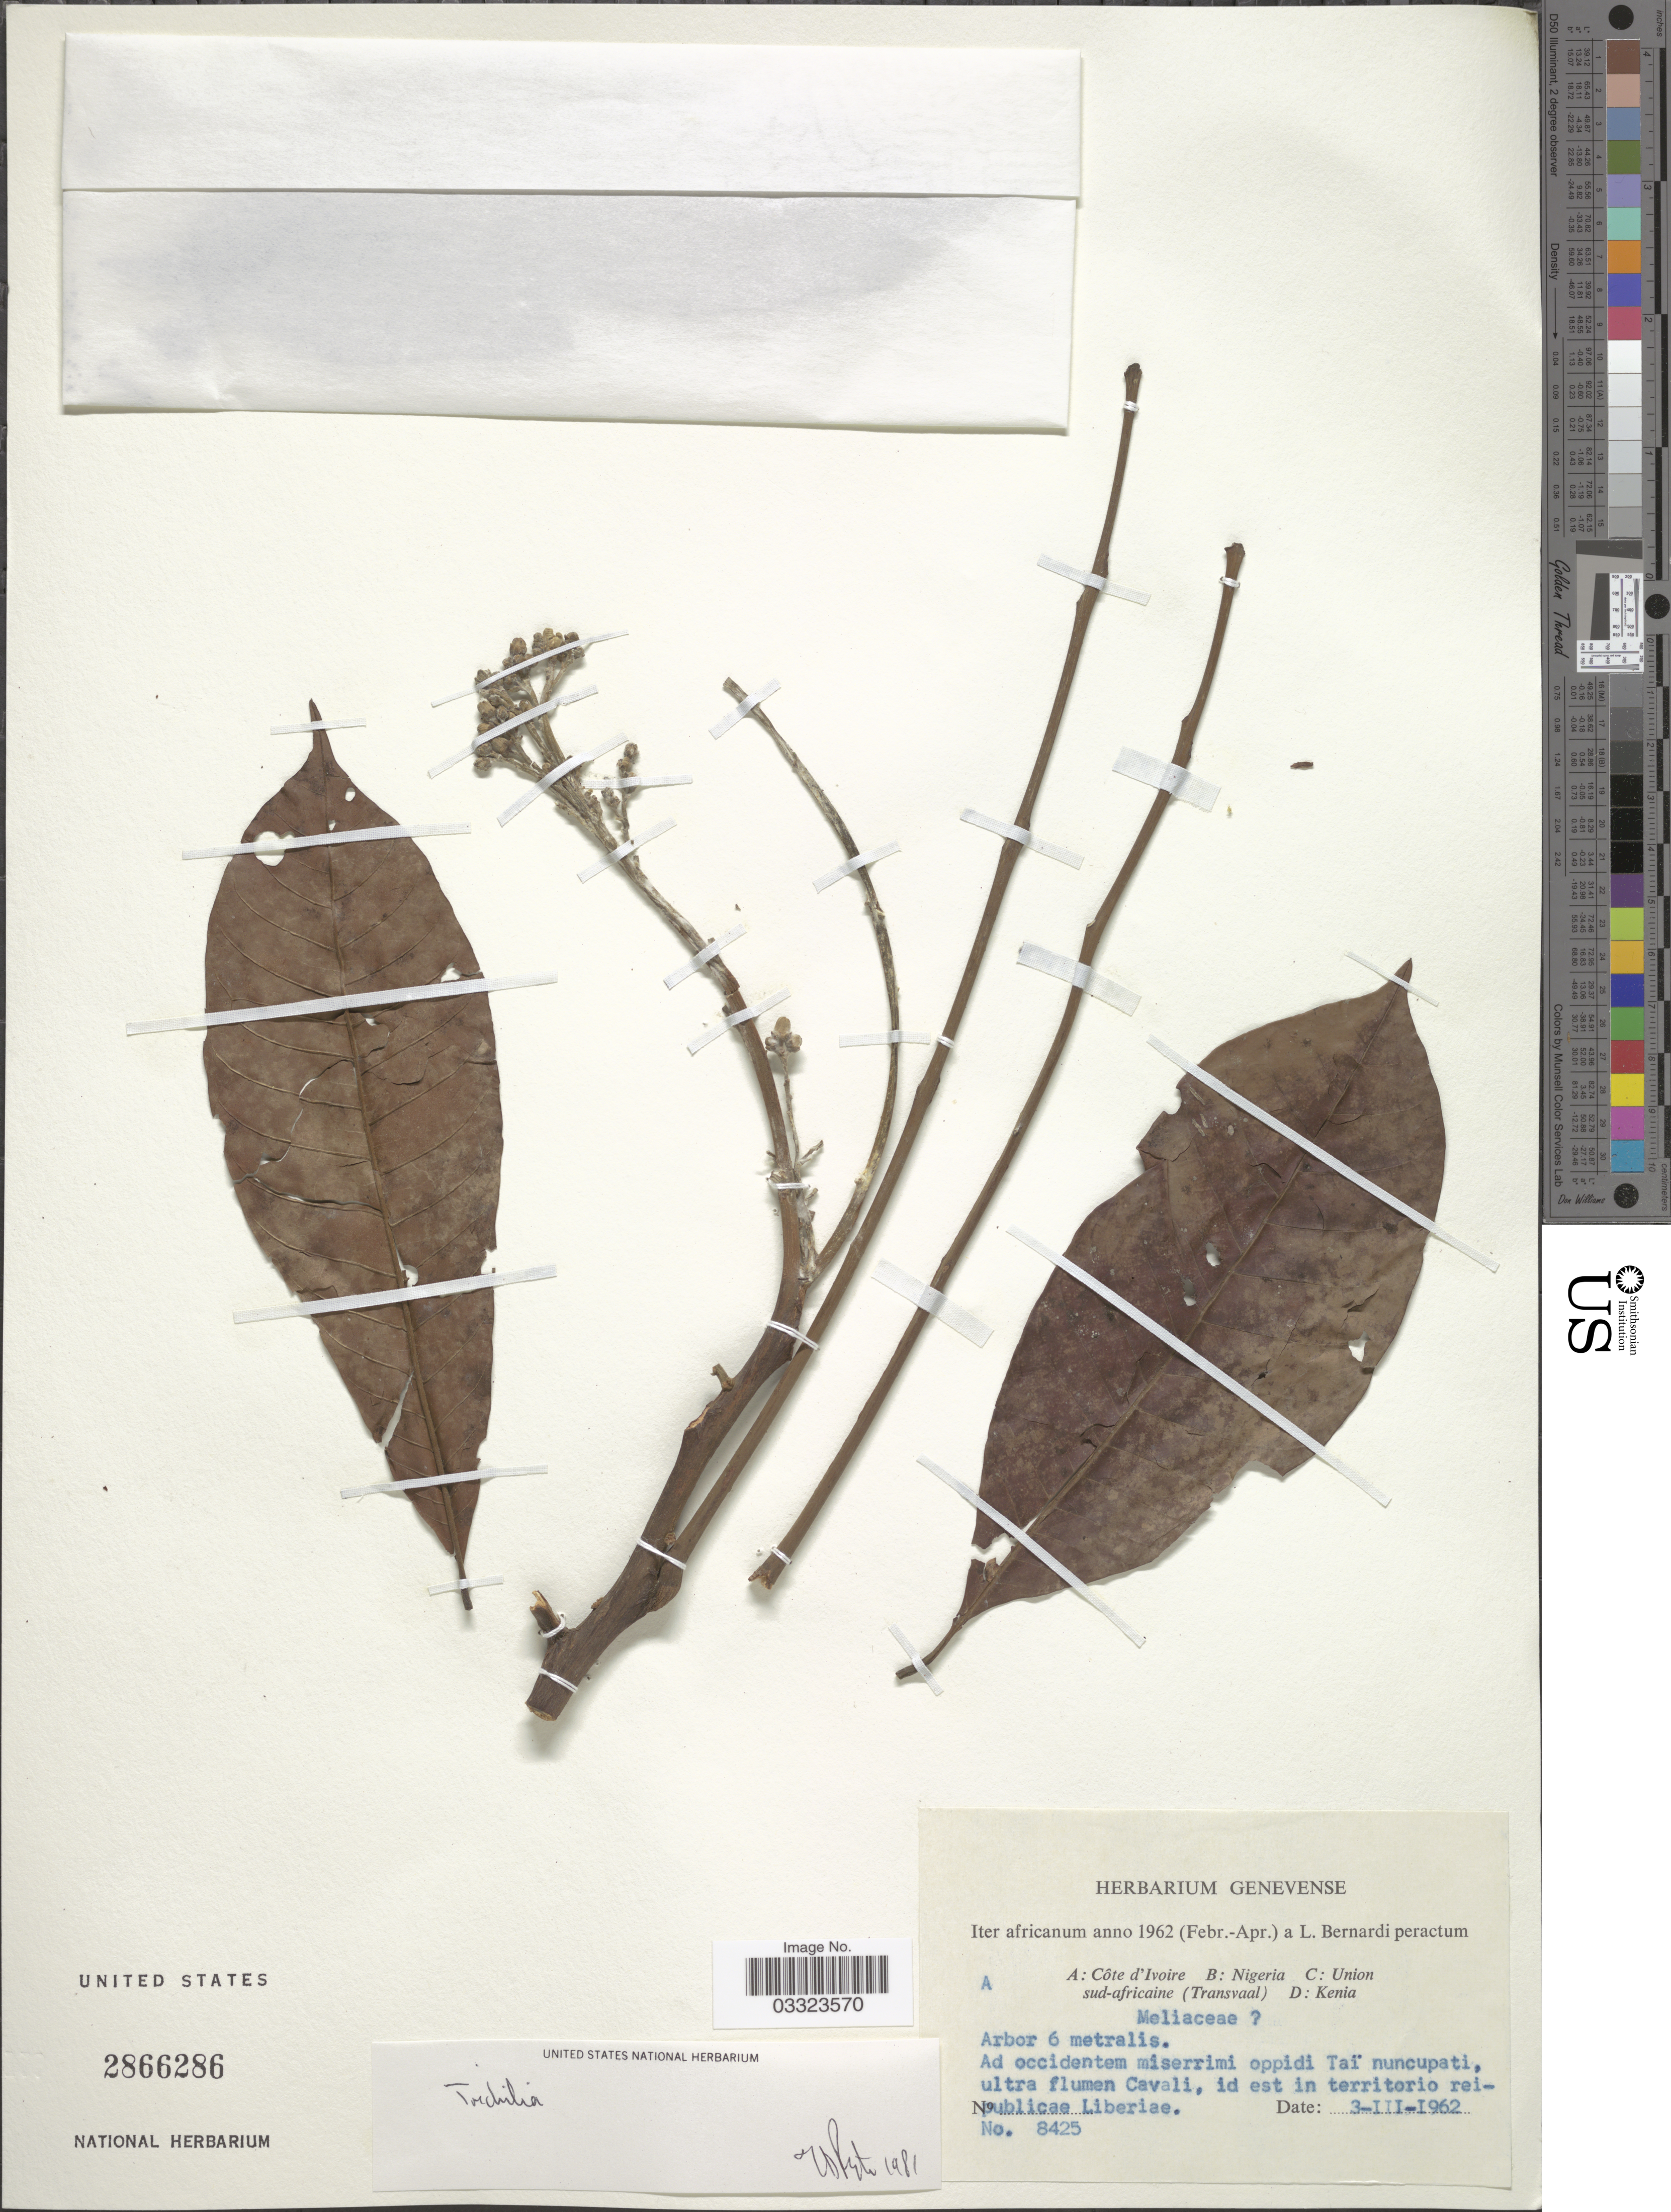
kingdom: Plantae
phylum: Tracheophyta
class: Magnoliopsida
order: Sapindales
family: Meliaceae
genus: Trichilia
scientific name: Trichilia sp.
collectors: L. Bernardi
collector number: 8425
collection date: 1962-03-03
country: Ivory Coast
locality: Côte d'Ivoire. Ad occidentem miserrimi oppidi Taï nuncupati, ultra flumen Cavali, id est in territorio reipublicae Liberiae.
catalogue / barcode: US 2866286